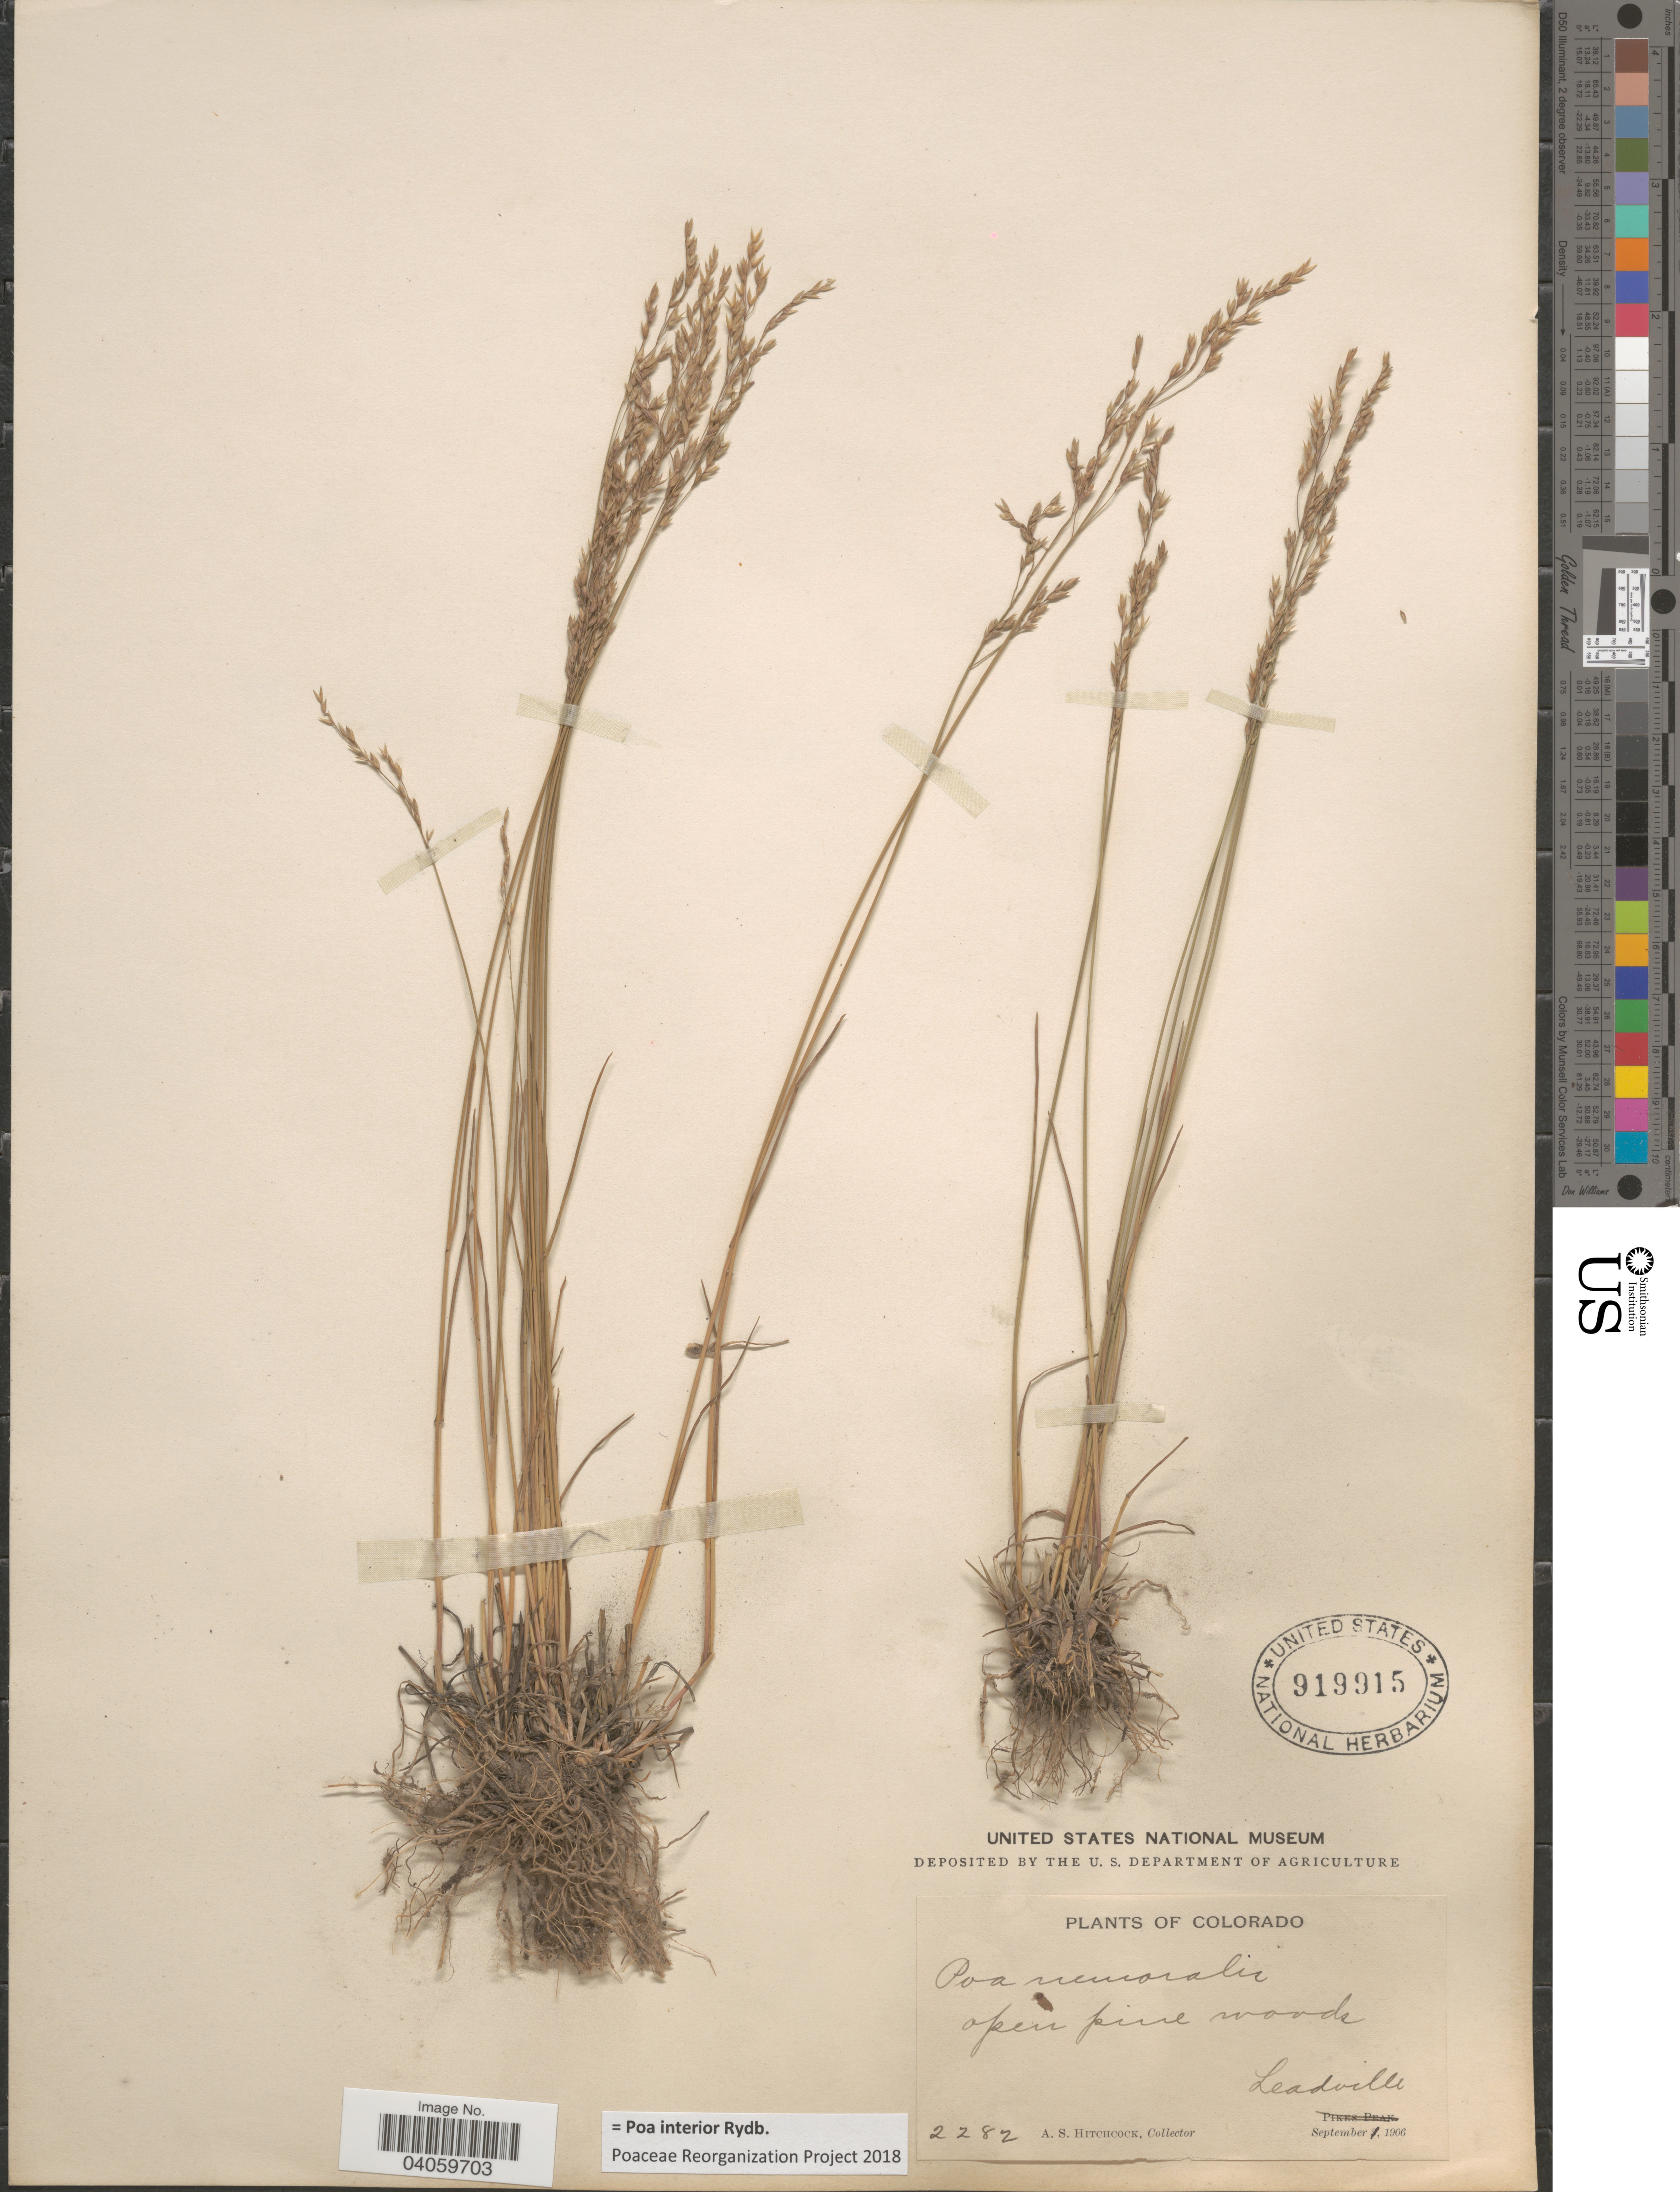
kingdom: Plantae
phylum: Tracheophyta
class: Liliopsida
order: Poales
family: Poaceae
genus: Poa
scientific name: Poa interior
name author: Rydb.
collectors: A. S. Hitchcock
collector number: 2282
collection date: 1906-09-01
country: United States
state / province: Colorado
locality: Open pine woods. Leadville.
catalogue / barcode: US 919915